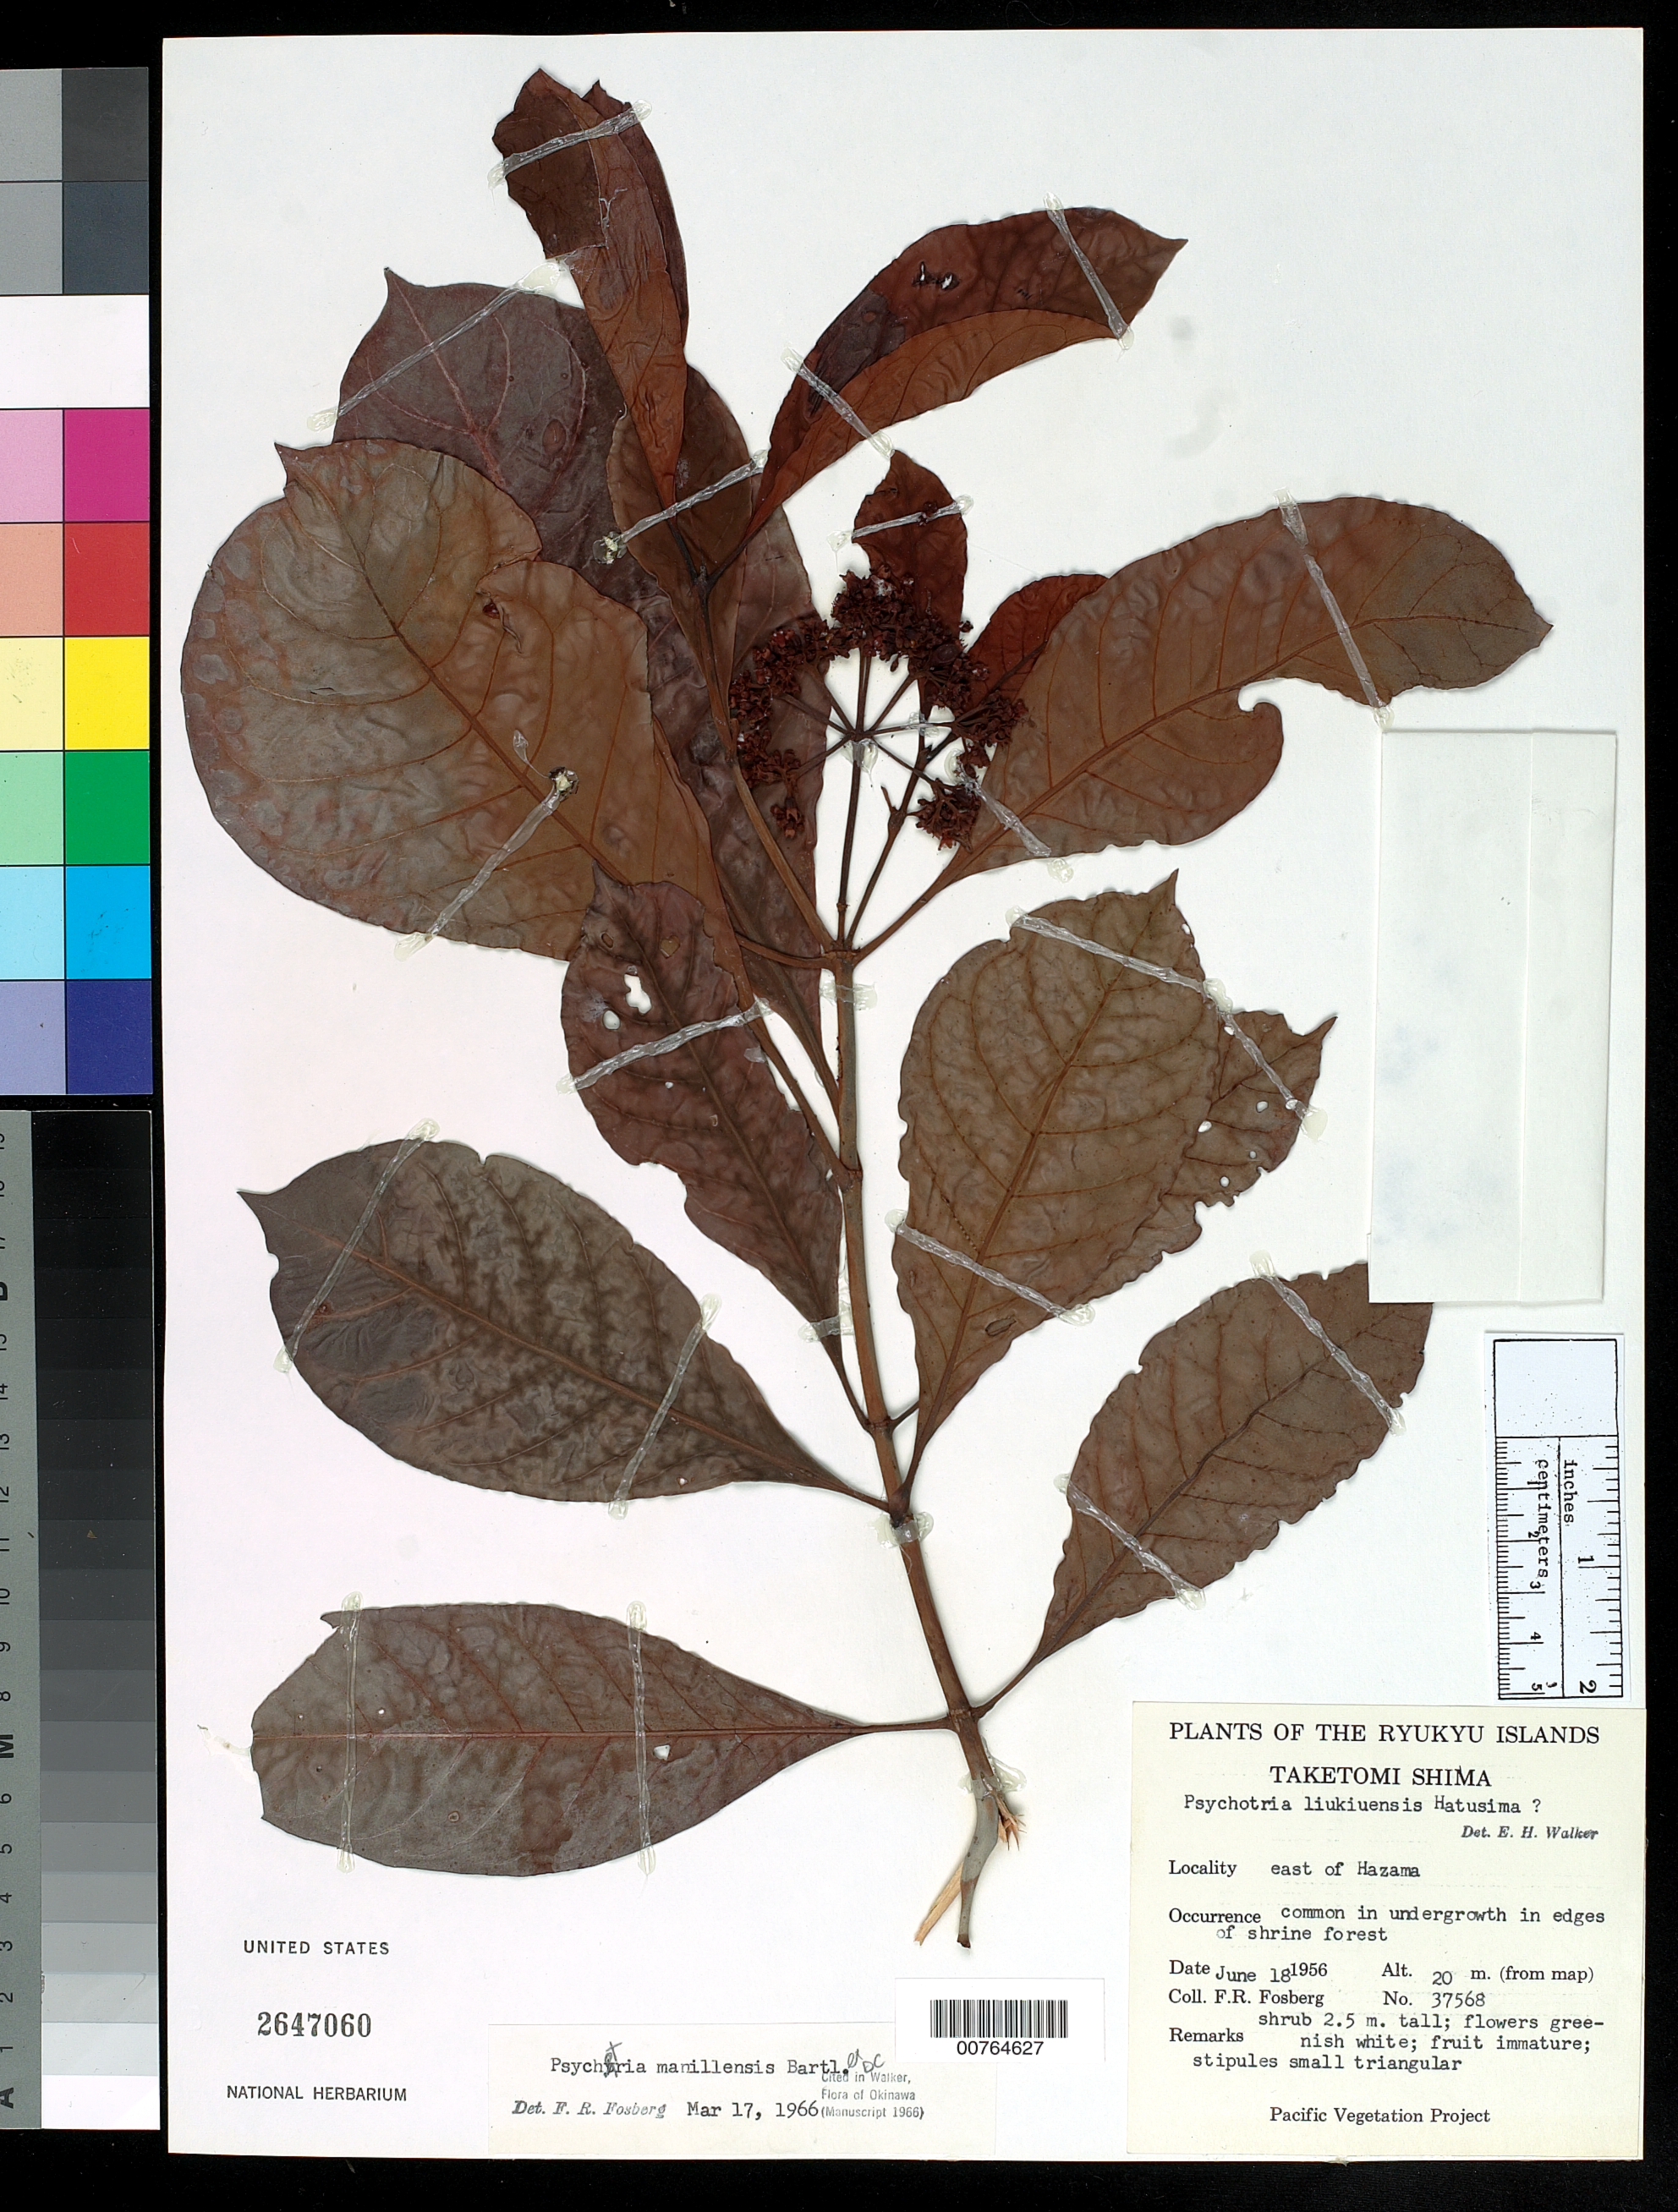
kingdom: Plantae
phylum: Tracheophyta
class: Magnoliopsida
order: Gentianales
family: Rubiaceae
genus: Psychotria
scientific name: Psychotria manillensis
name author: Bartl. ex DC.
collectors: F. R. Fosberg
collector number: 37568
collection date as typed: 18 Jun 1956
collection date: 1956-06-18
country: Japan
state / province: Okinawa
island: Ishigaki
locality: E of Hazama.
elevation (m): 20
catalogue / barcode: US 2647060